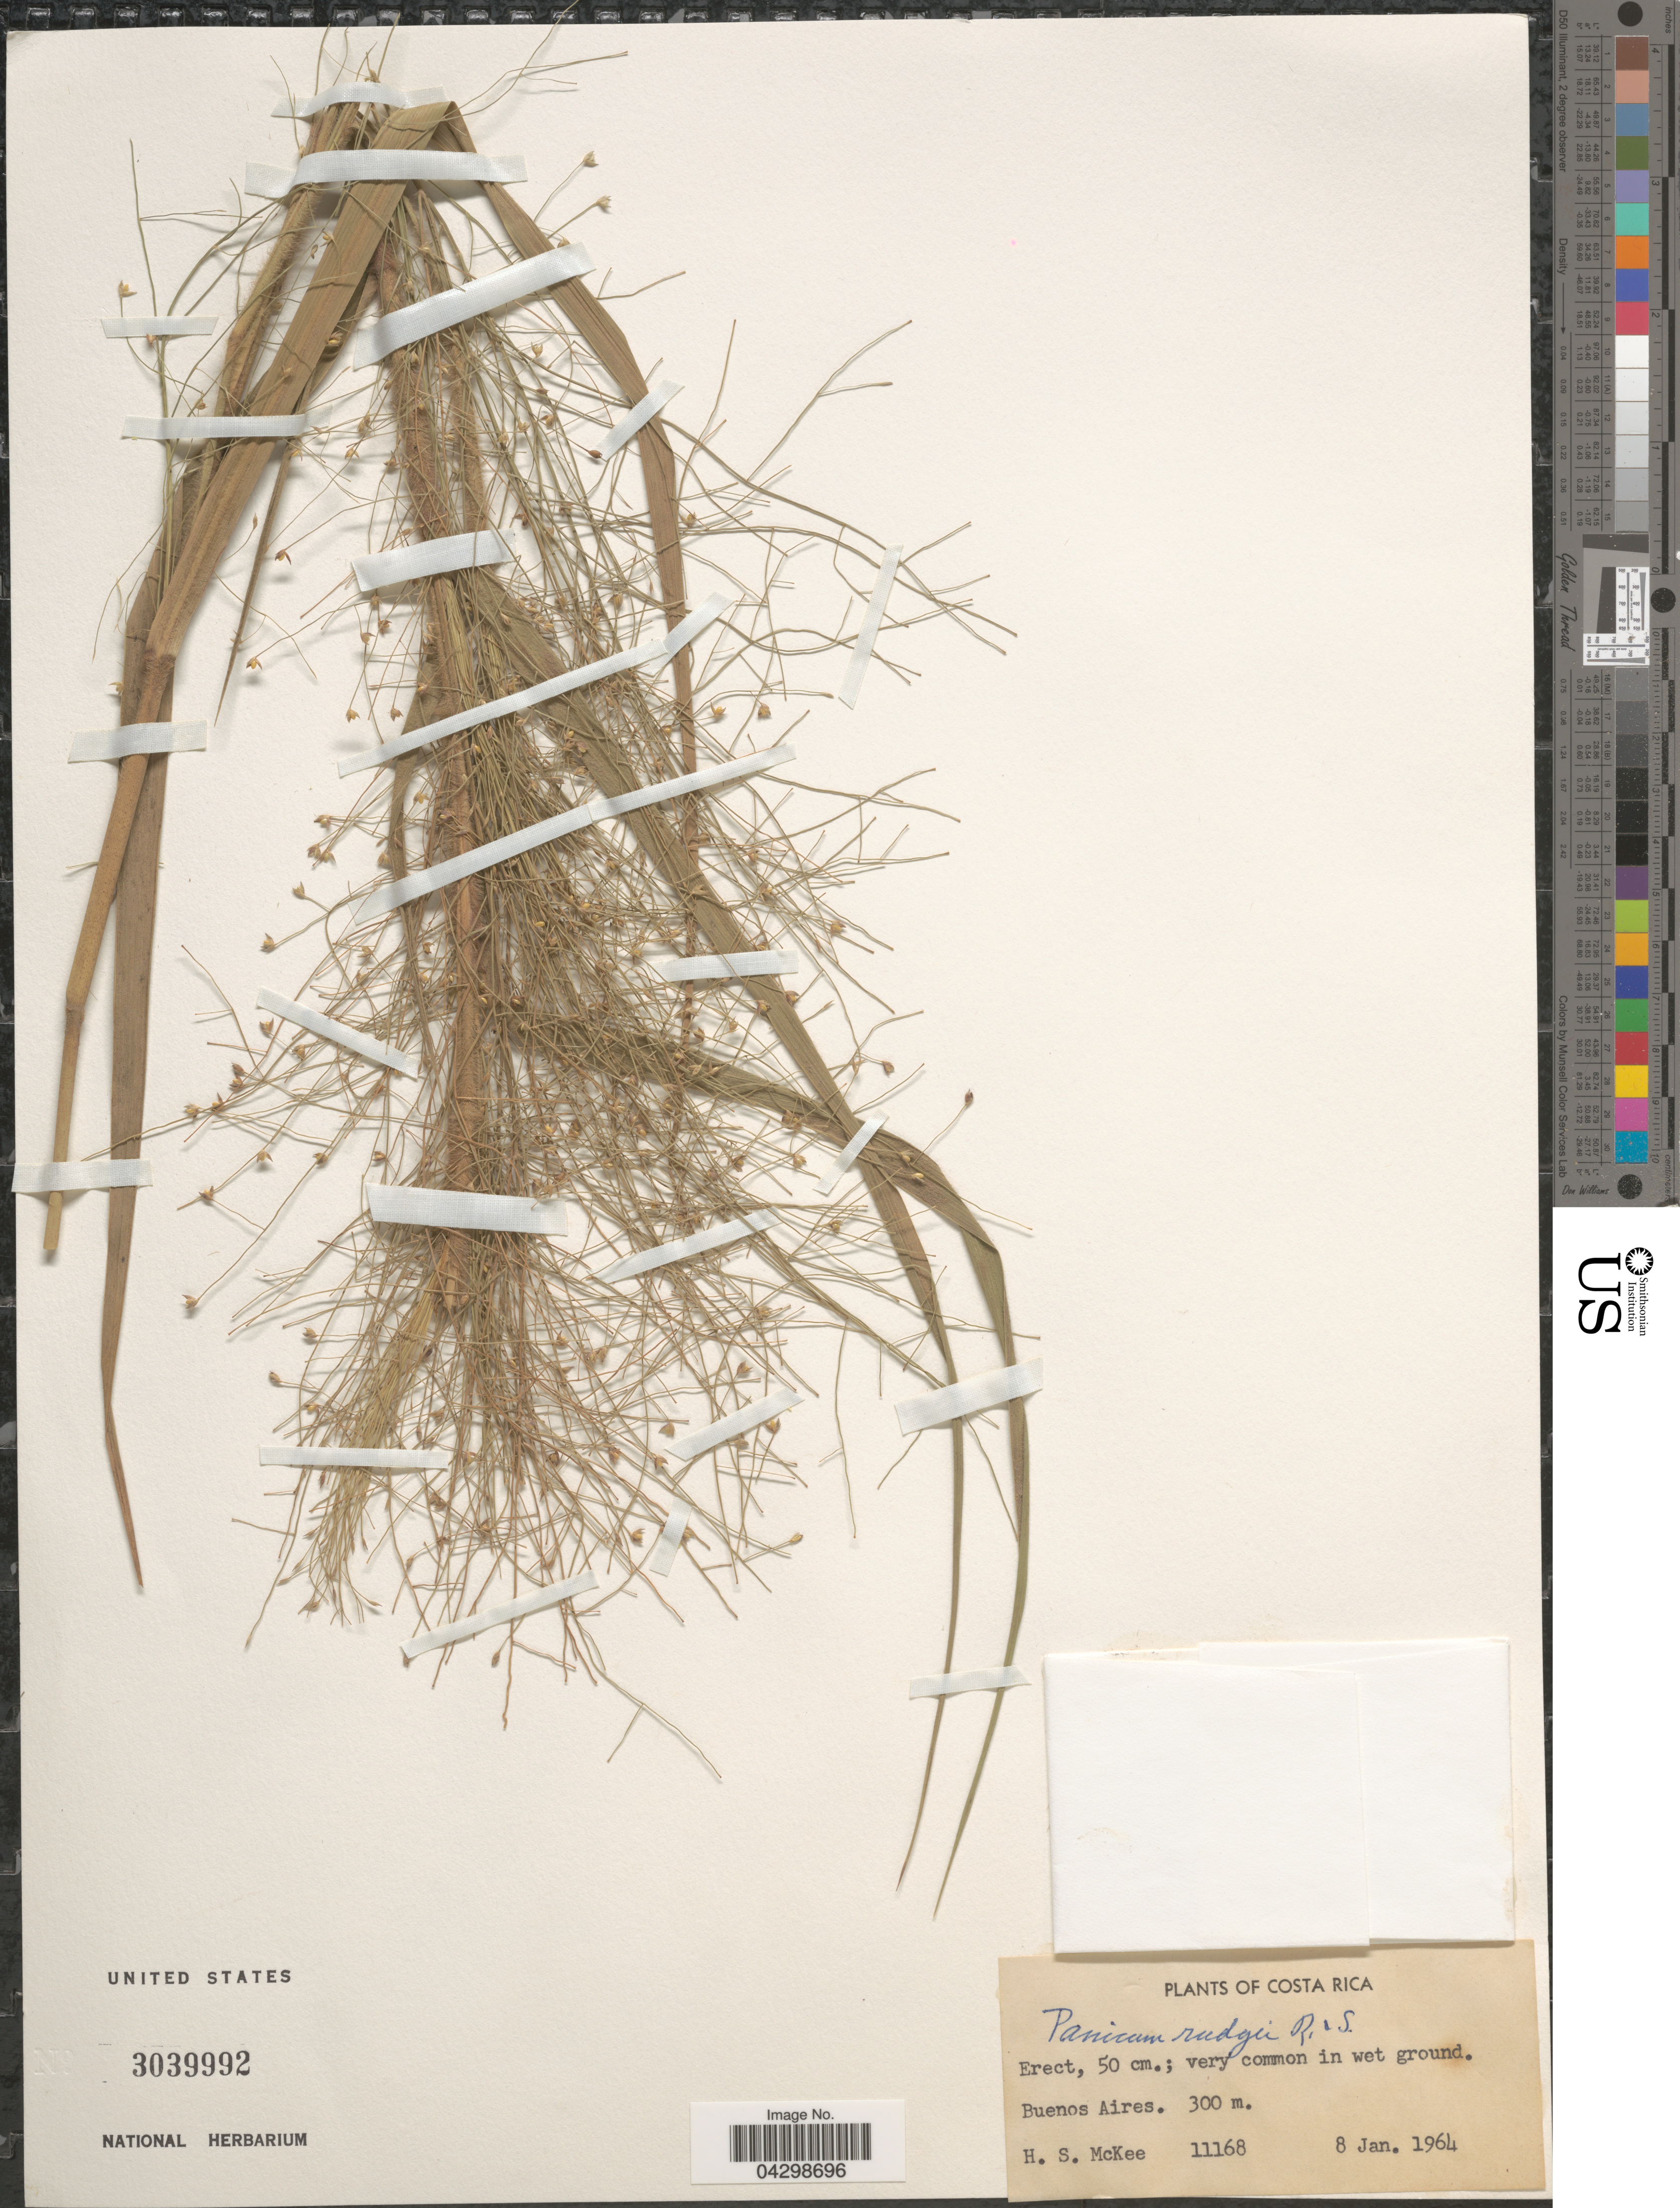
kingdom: Plantae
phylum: Tracheophyta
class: Liliopsida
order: Poales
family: Poaceae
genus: Panicum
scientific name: Panicum rudgei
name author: Roem. & Schult.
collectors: H. S. McKee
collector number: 11168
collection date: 1964-01-08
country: Costa Rica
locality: Buenos Aires.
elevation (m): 300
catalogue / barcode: US 3039992